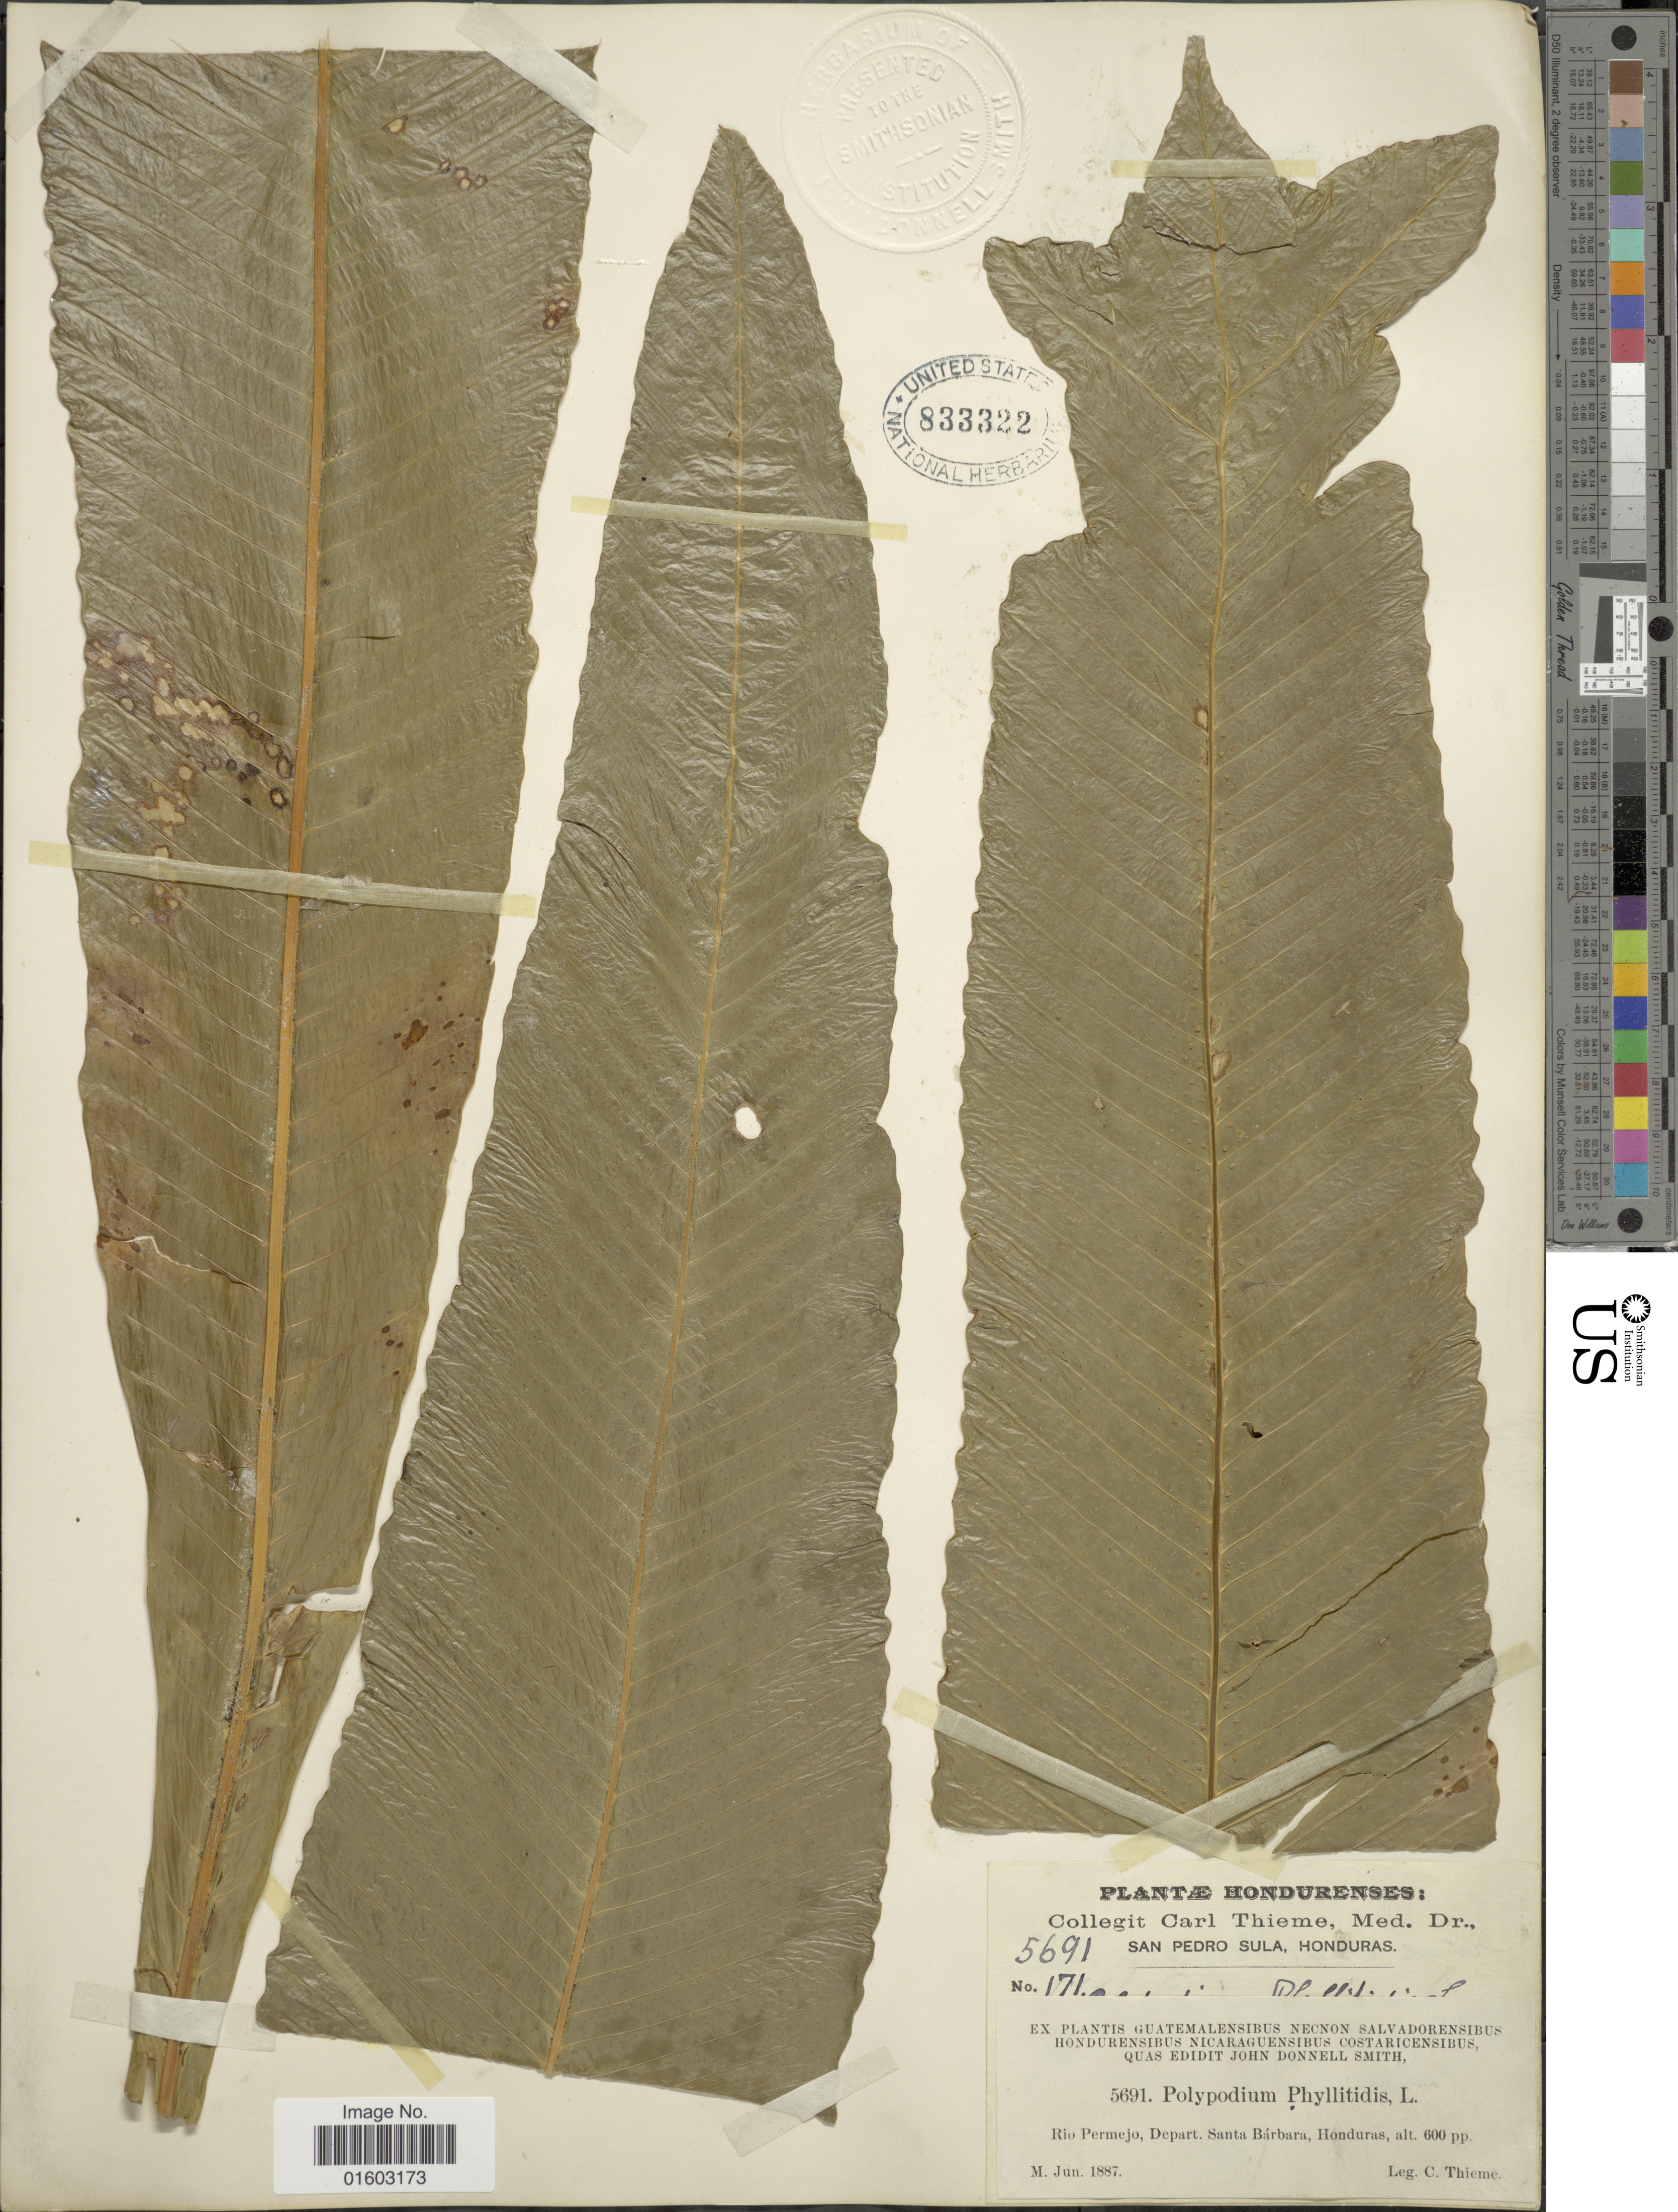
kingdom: Plantae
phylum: Tracheophyta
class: Polypodiopsida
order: Polypodiales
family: Polypodiaceae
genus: Campyloneurum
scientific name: Campyloneurum phyllitidis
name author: (L.) C. Presl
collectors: C. Thieme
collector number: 5691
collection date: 1887-06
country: Honduras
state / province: Santa Bárbara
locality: Rio Permejo, depart. Santa Barbara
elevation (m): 183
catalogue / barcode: US 833322